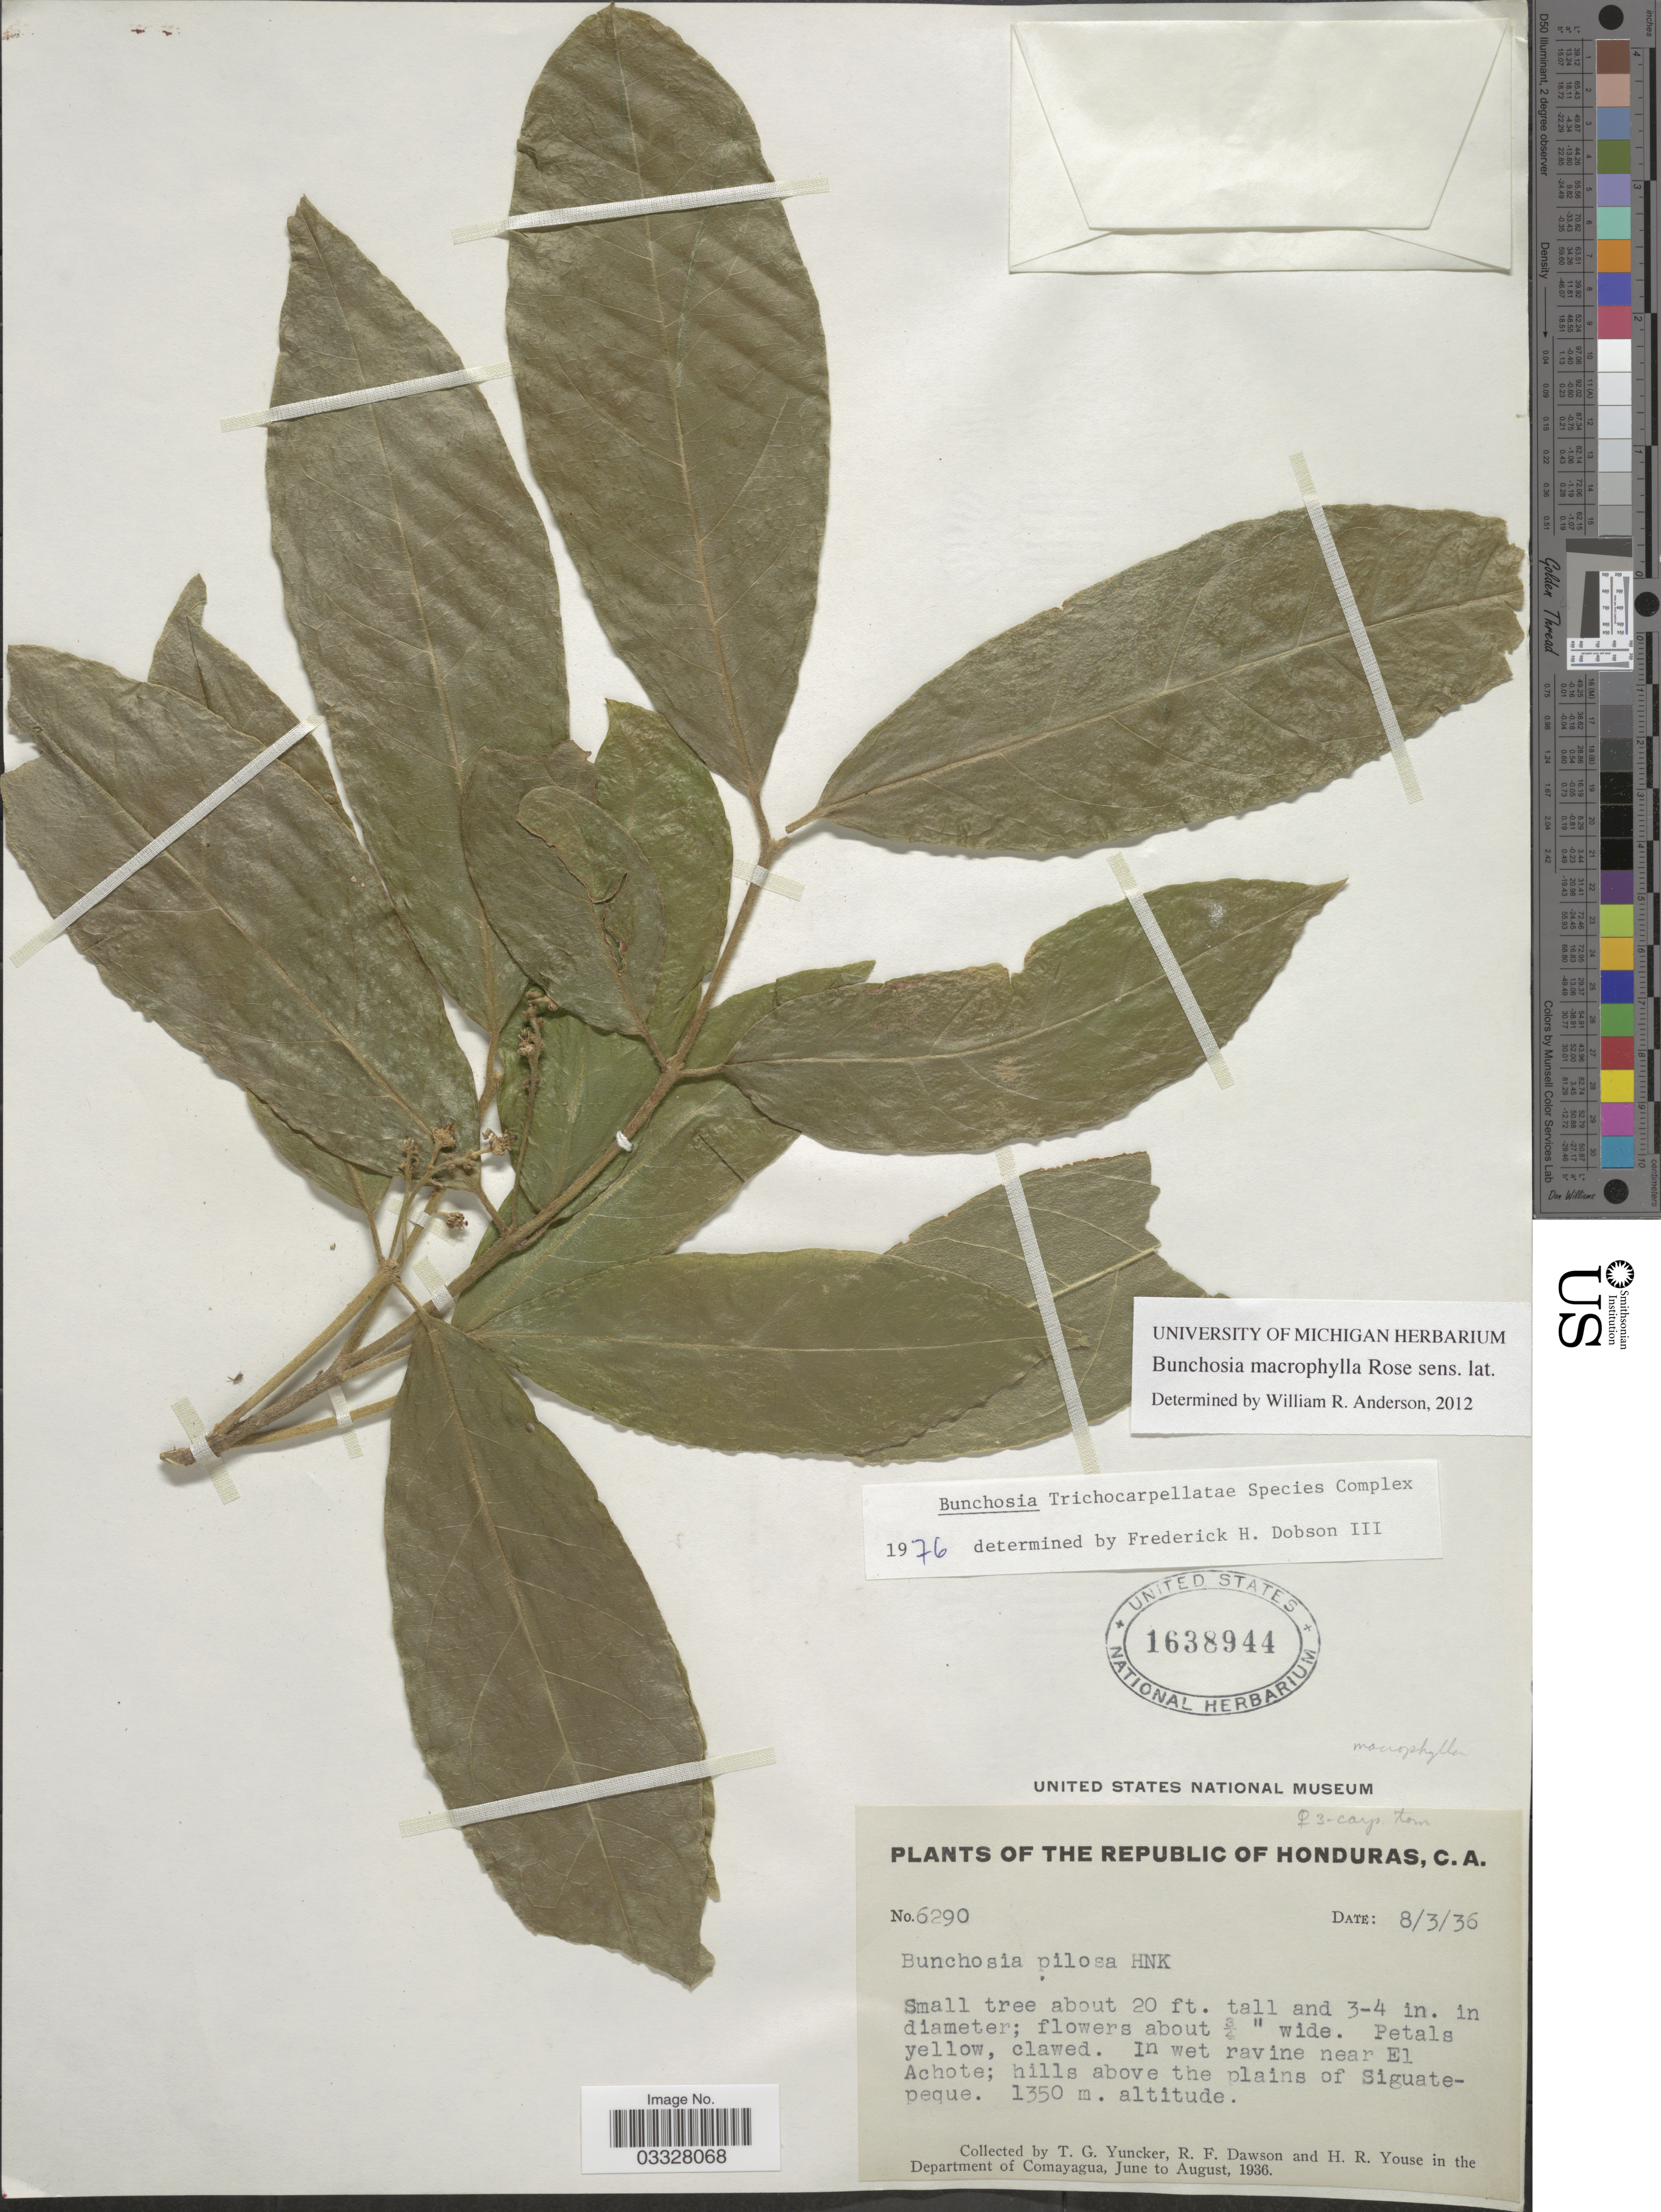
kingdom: Plantae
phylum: Tracheophyta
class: Magnoliopsida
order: Malpighiales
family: Malpighiaceae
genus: Bunchosia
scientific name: Bunchosia macrophylla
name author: Rose ex Donn. Sm. in Pittier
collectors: T. G. Yuncker, R. F. Dawson & H. Youse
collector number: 6290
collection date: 1936-03-08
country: Honduras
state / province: Comayagua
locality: In wet ravine near El Achote; hills above the plains of Siguatepeque. Department of Comayagua.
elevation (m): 1350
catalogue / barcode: US 1638944